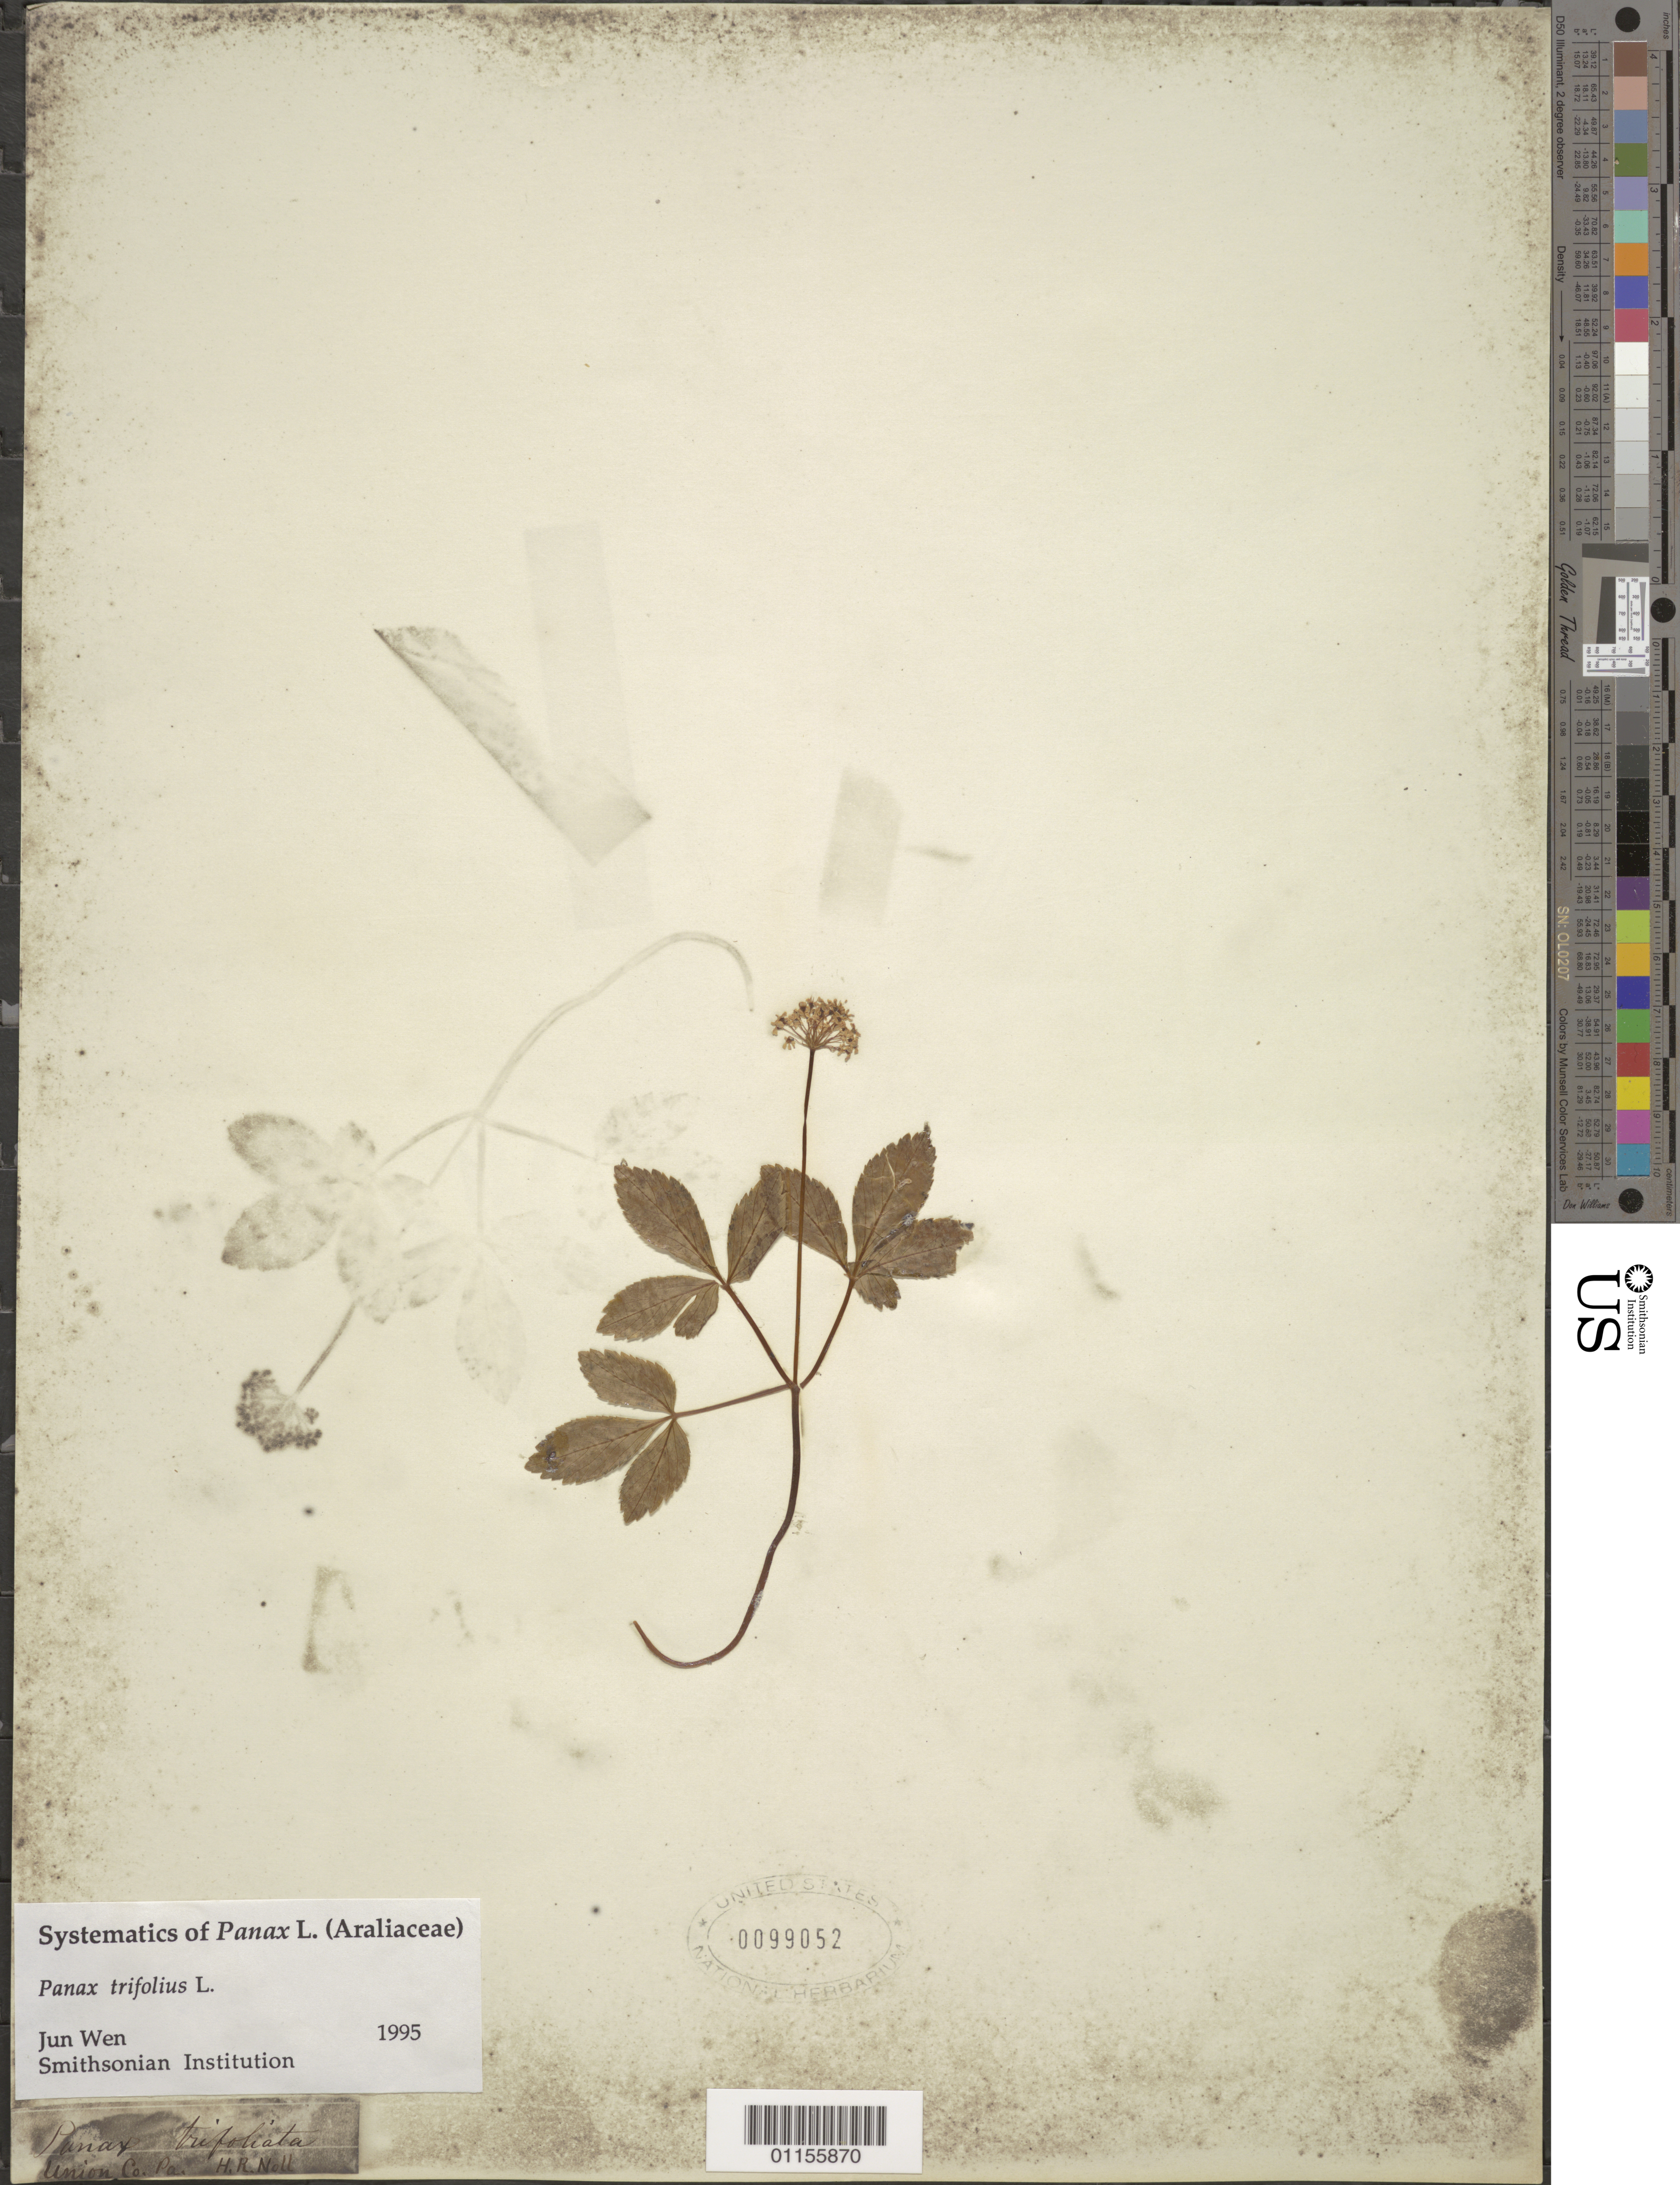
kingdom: Plantae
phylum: Tracheophyta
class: Magnoliopsida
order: Apiales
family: Araliaceae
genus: Panax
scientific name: Panax trifolius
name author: L.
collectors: H. Noll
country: United States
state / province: Pennsylvania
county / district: Union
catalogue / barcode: US 99052